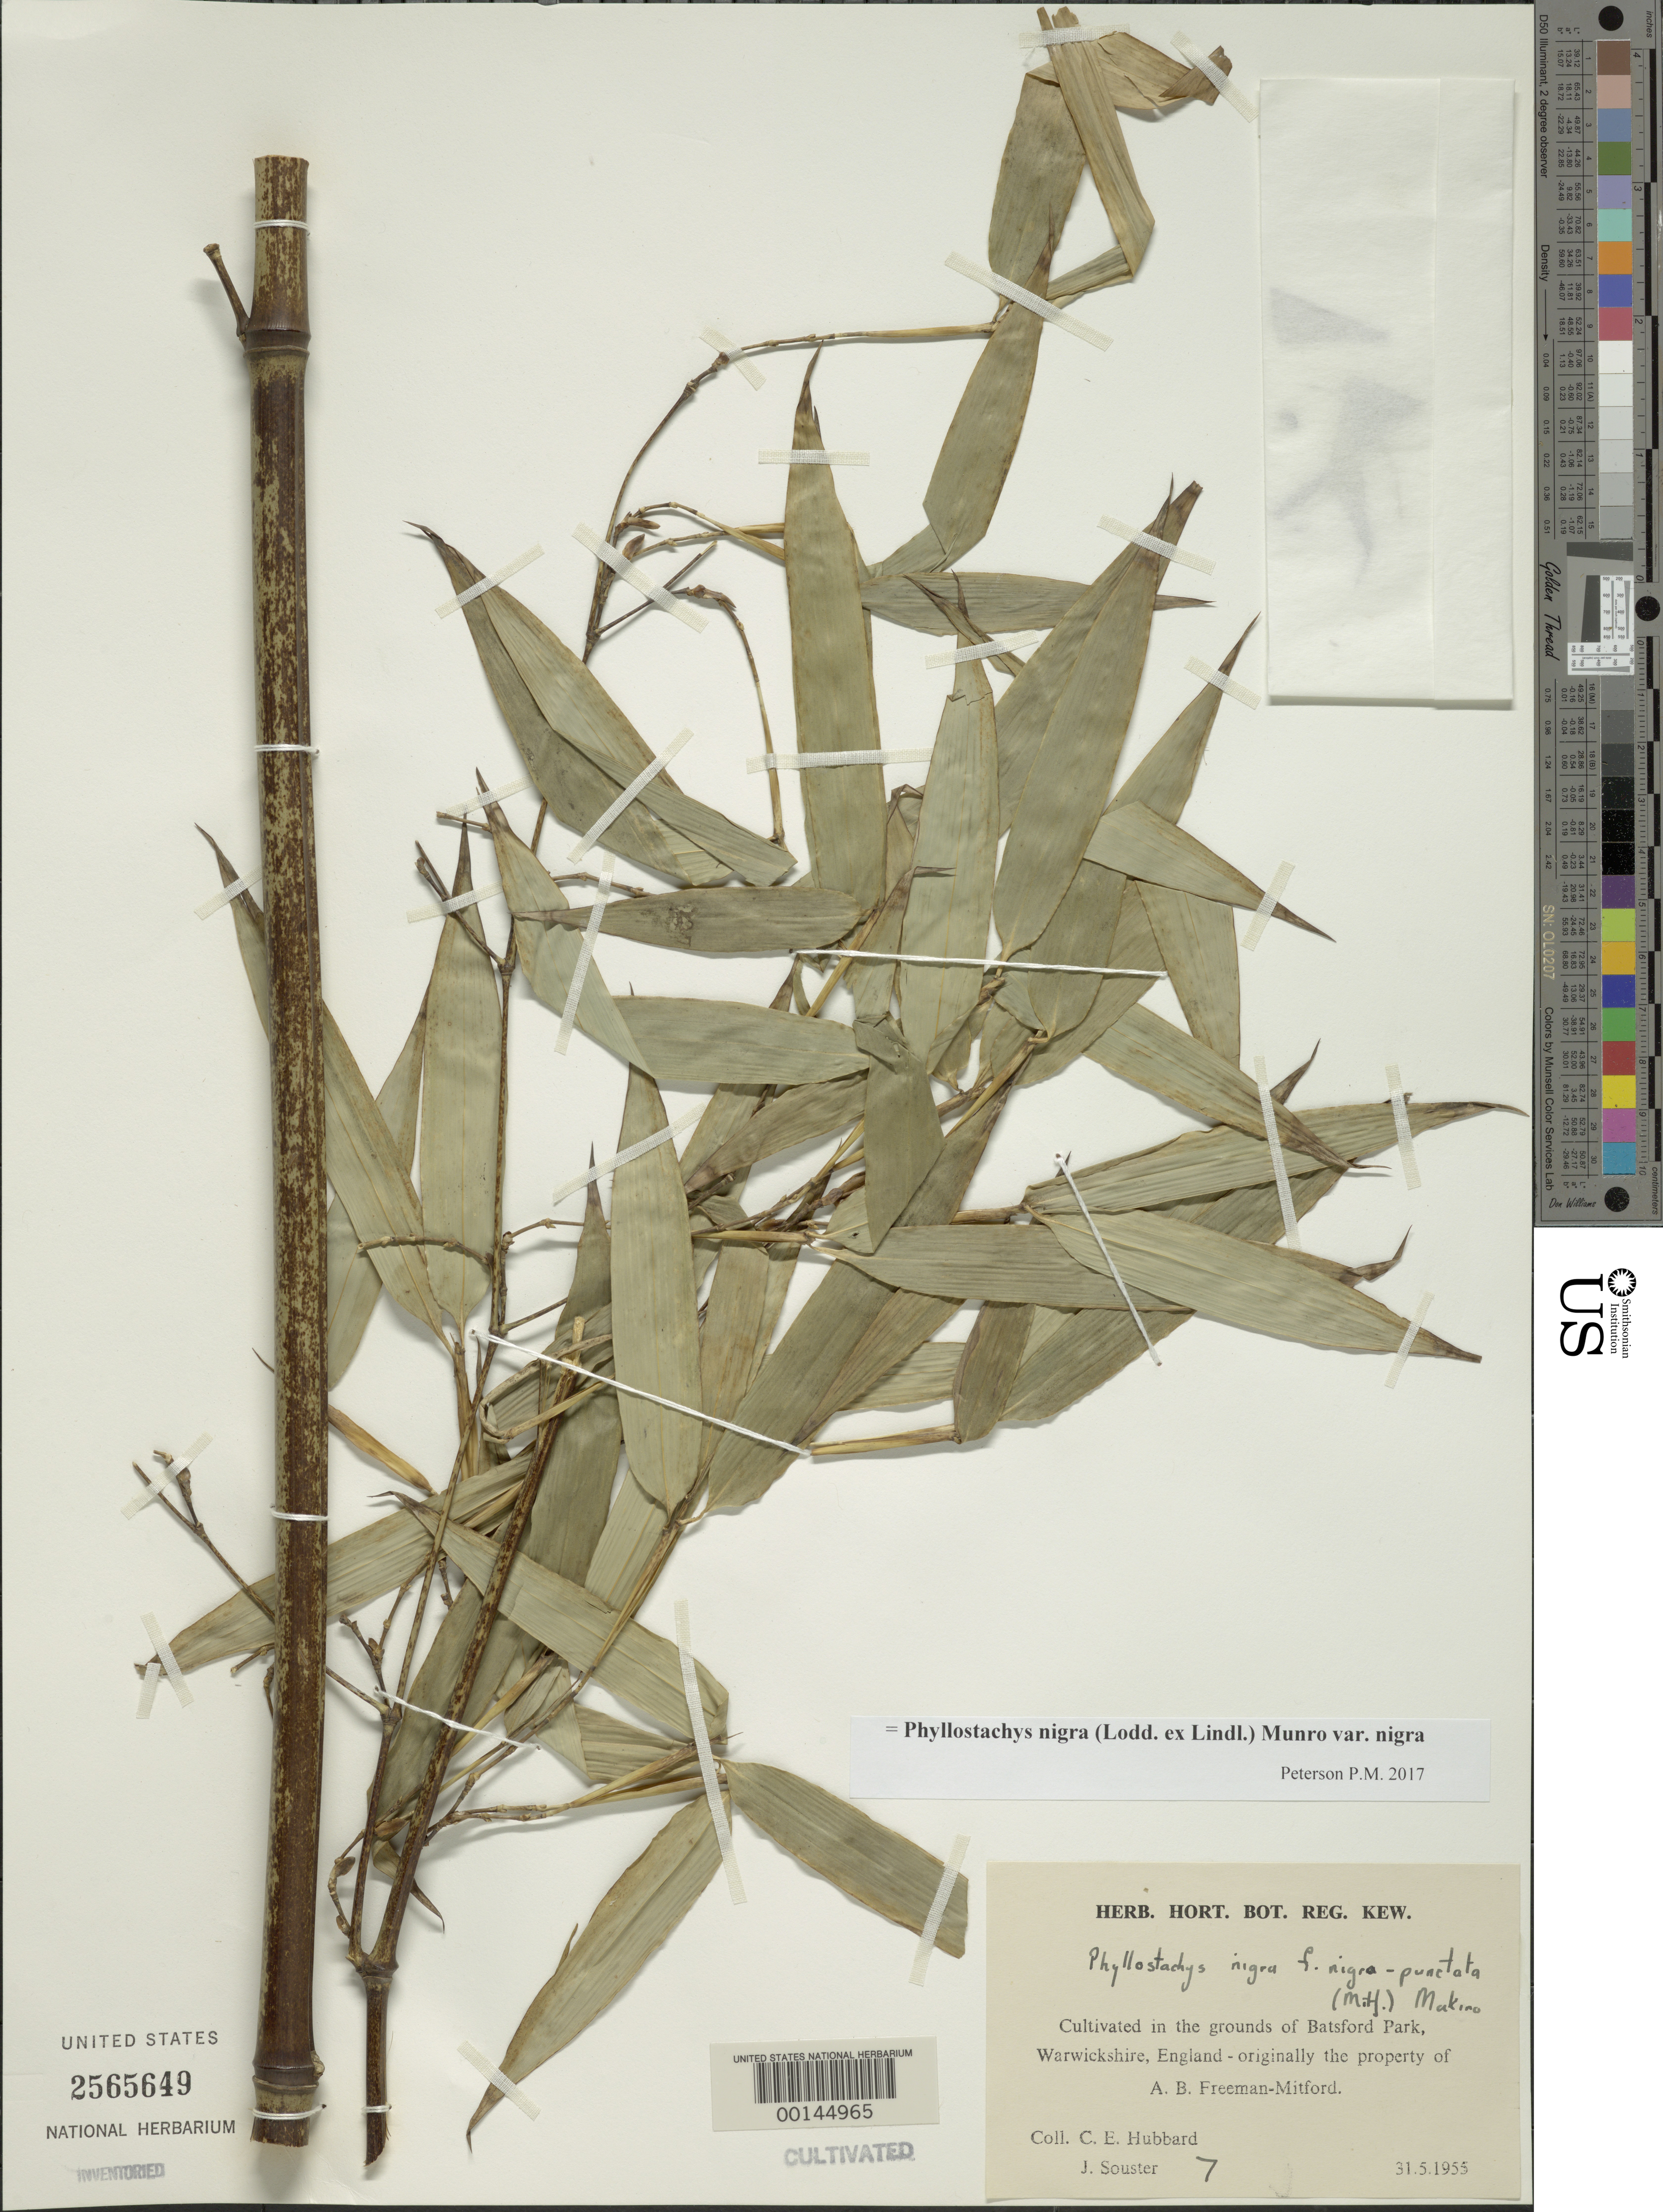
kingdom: Plantae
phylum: Tracheophyta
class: Liliopsida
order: Poales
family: Poaceae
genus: Phyllostachys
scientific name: Phyllostachys nigra var. nigra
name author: (Lodd. ex Lindl.) Munro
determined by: Poaceae Reorganization Project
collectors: J. Souster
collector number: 7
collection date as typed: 31 May 1955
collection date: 1955-05-31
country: United Kingdom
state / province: England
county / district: Warwickshire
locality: Warwickshire, batsford park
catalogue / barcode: US 2565649